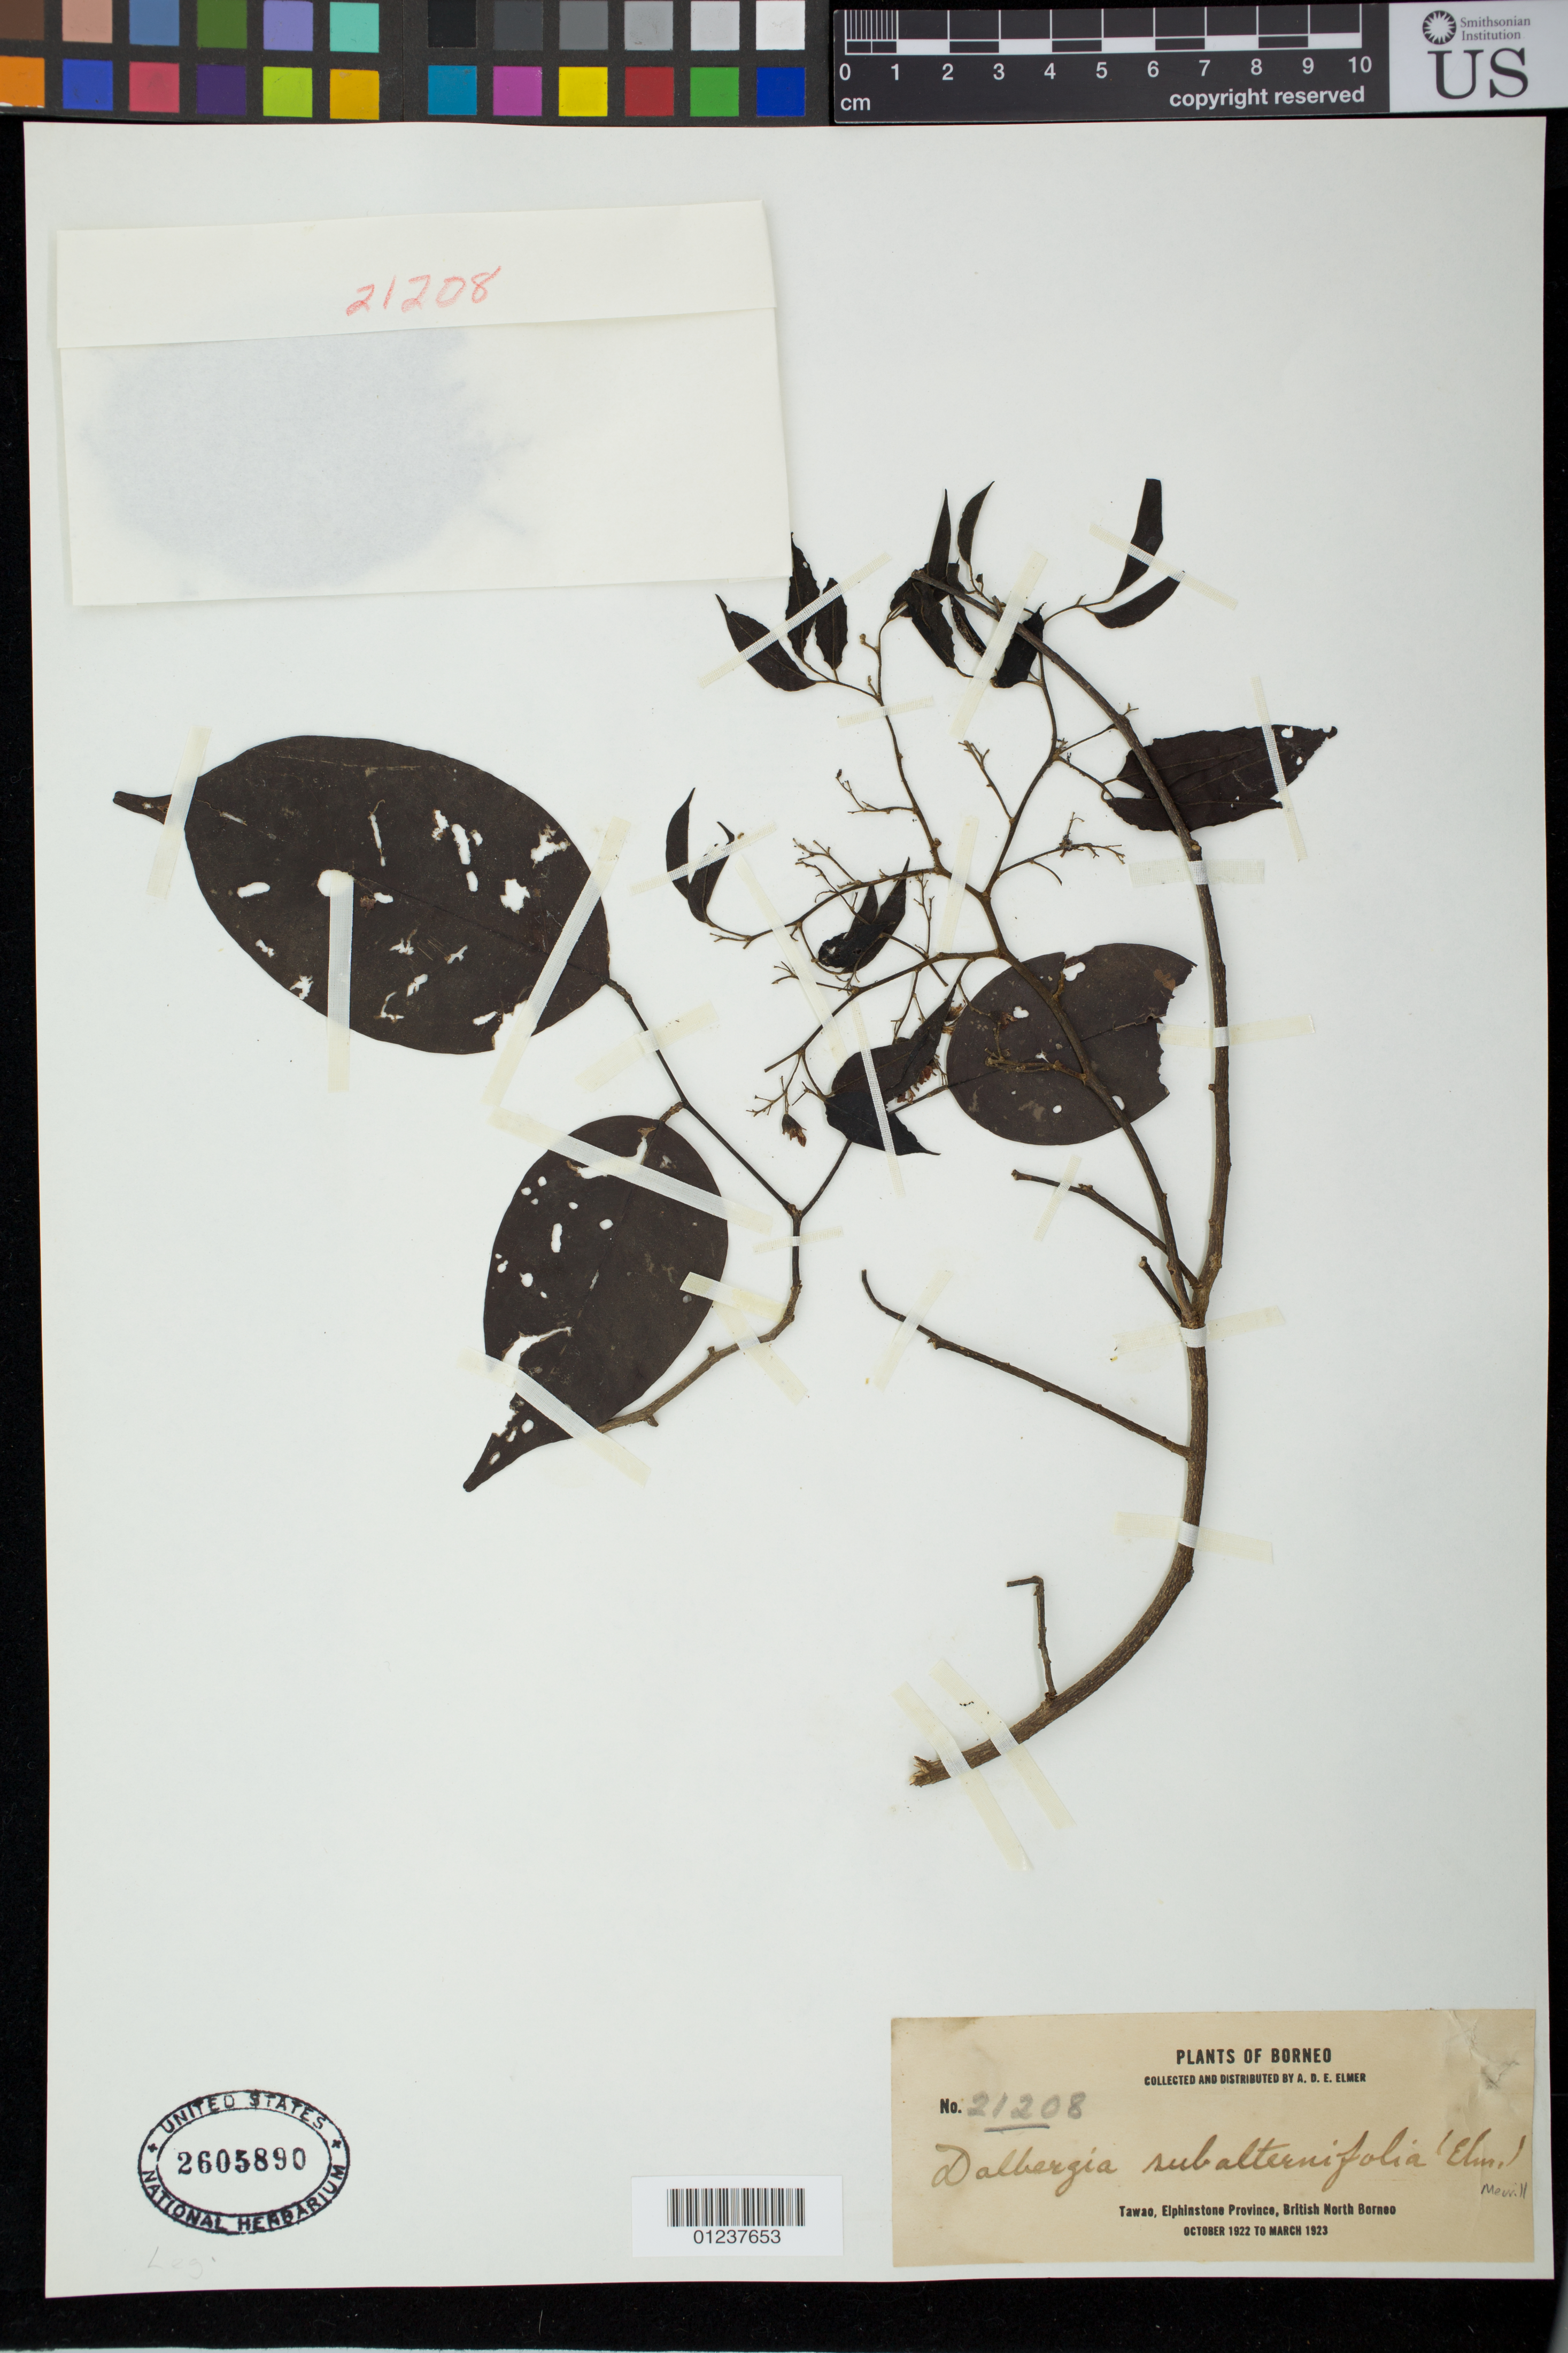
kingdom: Plantae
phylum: Tracheophyta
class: Magnoliopsida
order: Fabales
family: Fabaceae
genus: Dalbergia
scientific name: Dalbergia subalternifolia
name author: Merr.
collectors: A. D. E. Elmer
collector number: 21208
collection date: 1922-10/1923-03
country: Malaysia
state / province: Sabah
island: Borneo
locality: Tawao, Elphinstone Province, British North Borneo.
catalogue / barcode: US 2605890